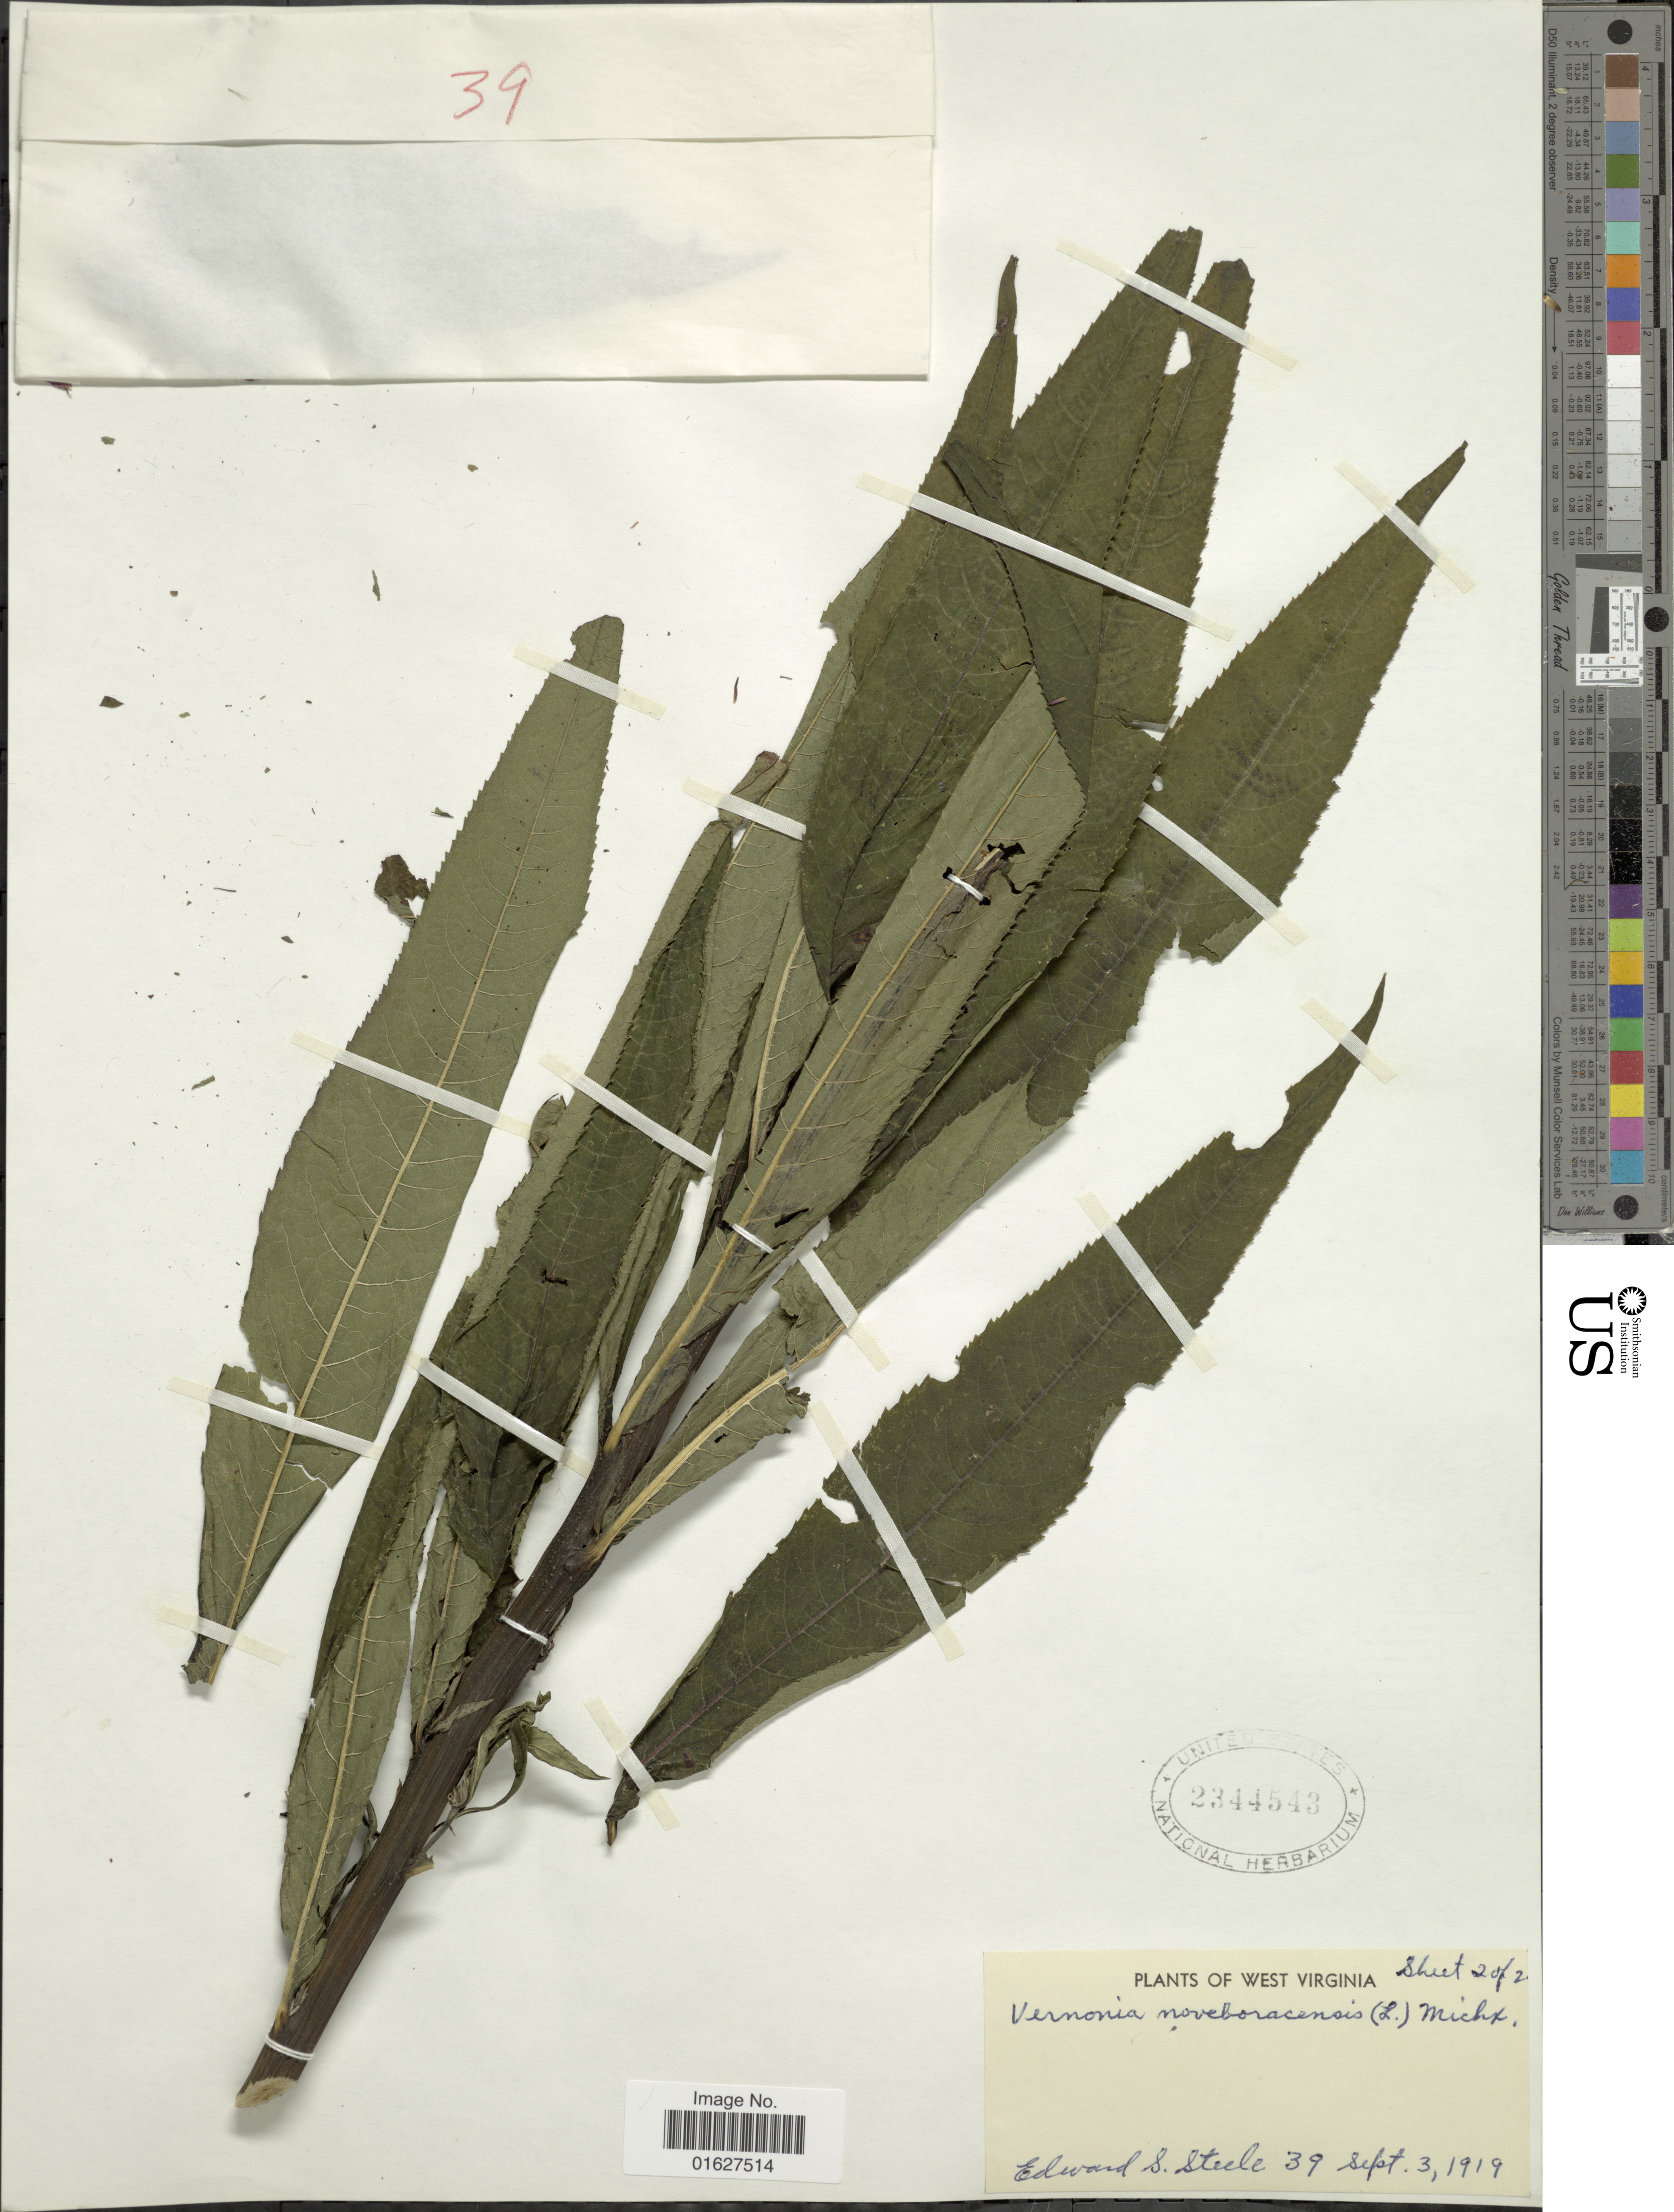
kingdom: Plantae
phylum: Tracheophyta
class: Magnoliopsida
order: Asterales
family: Asteraceae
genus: Vernonia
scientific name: Vernonia noveboracensis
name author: (L.) Michx.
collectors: E. Steele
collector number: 39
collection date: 1919-09-03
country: United States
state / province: West Virginia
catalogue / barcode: US 2344543